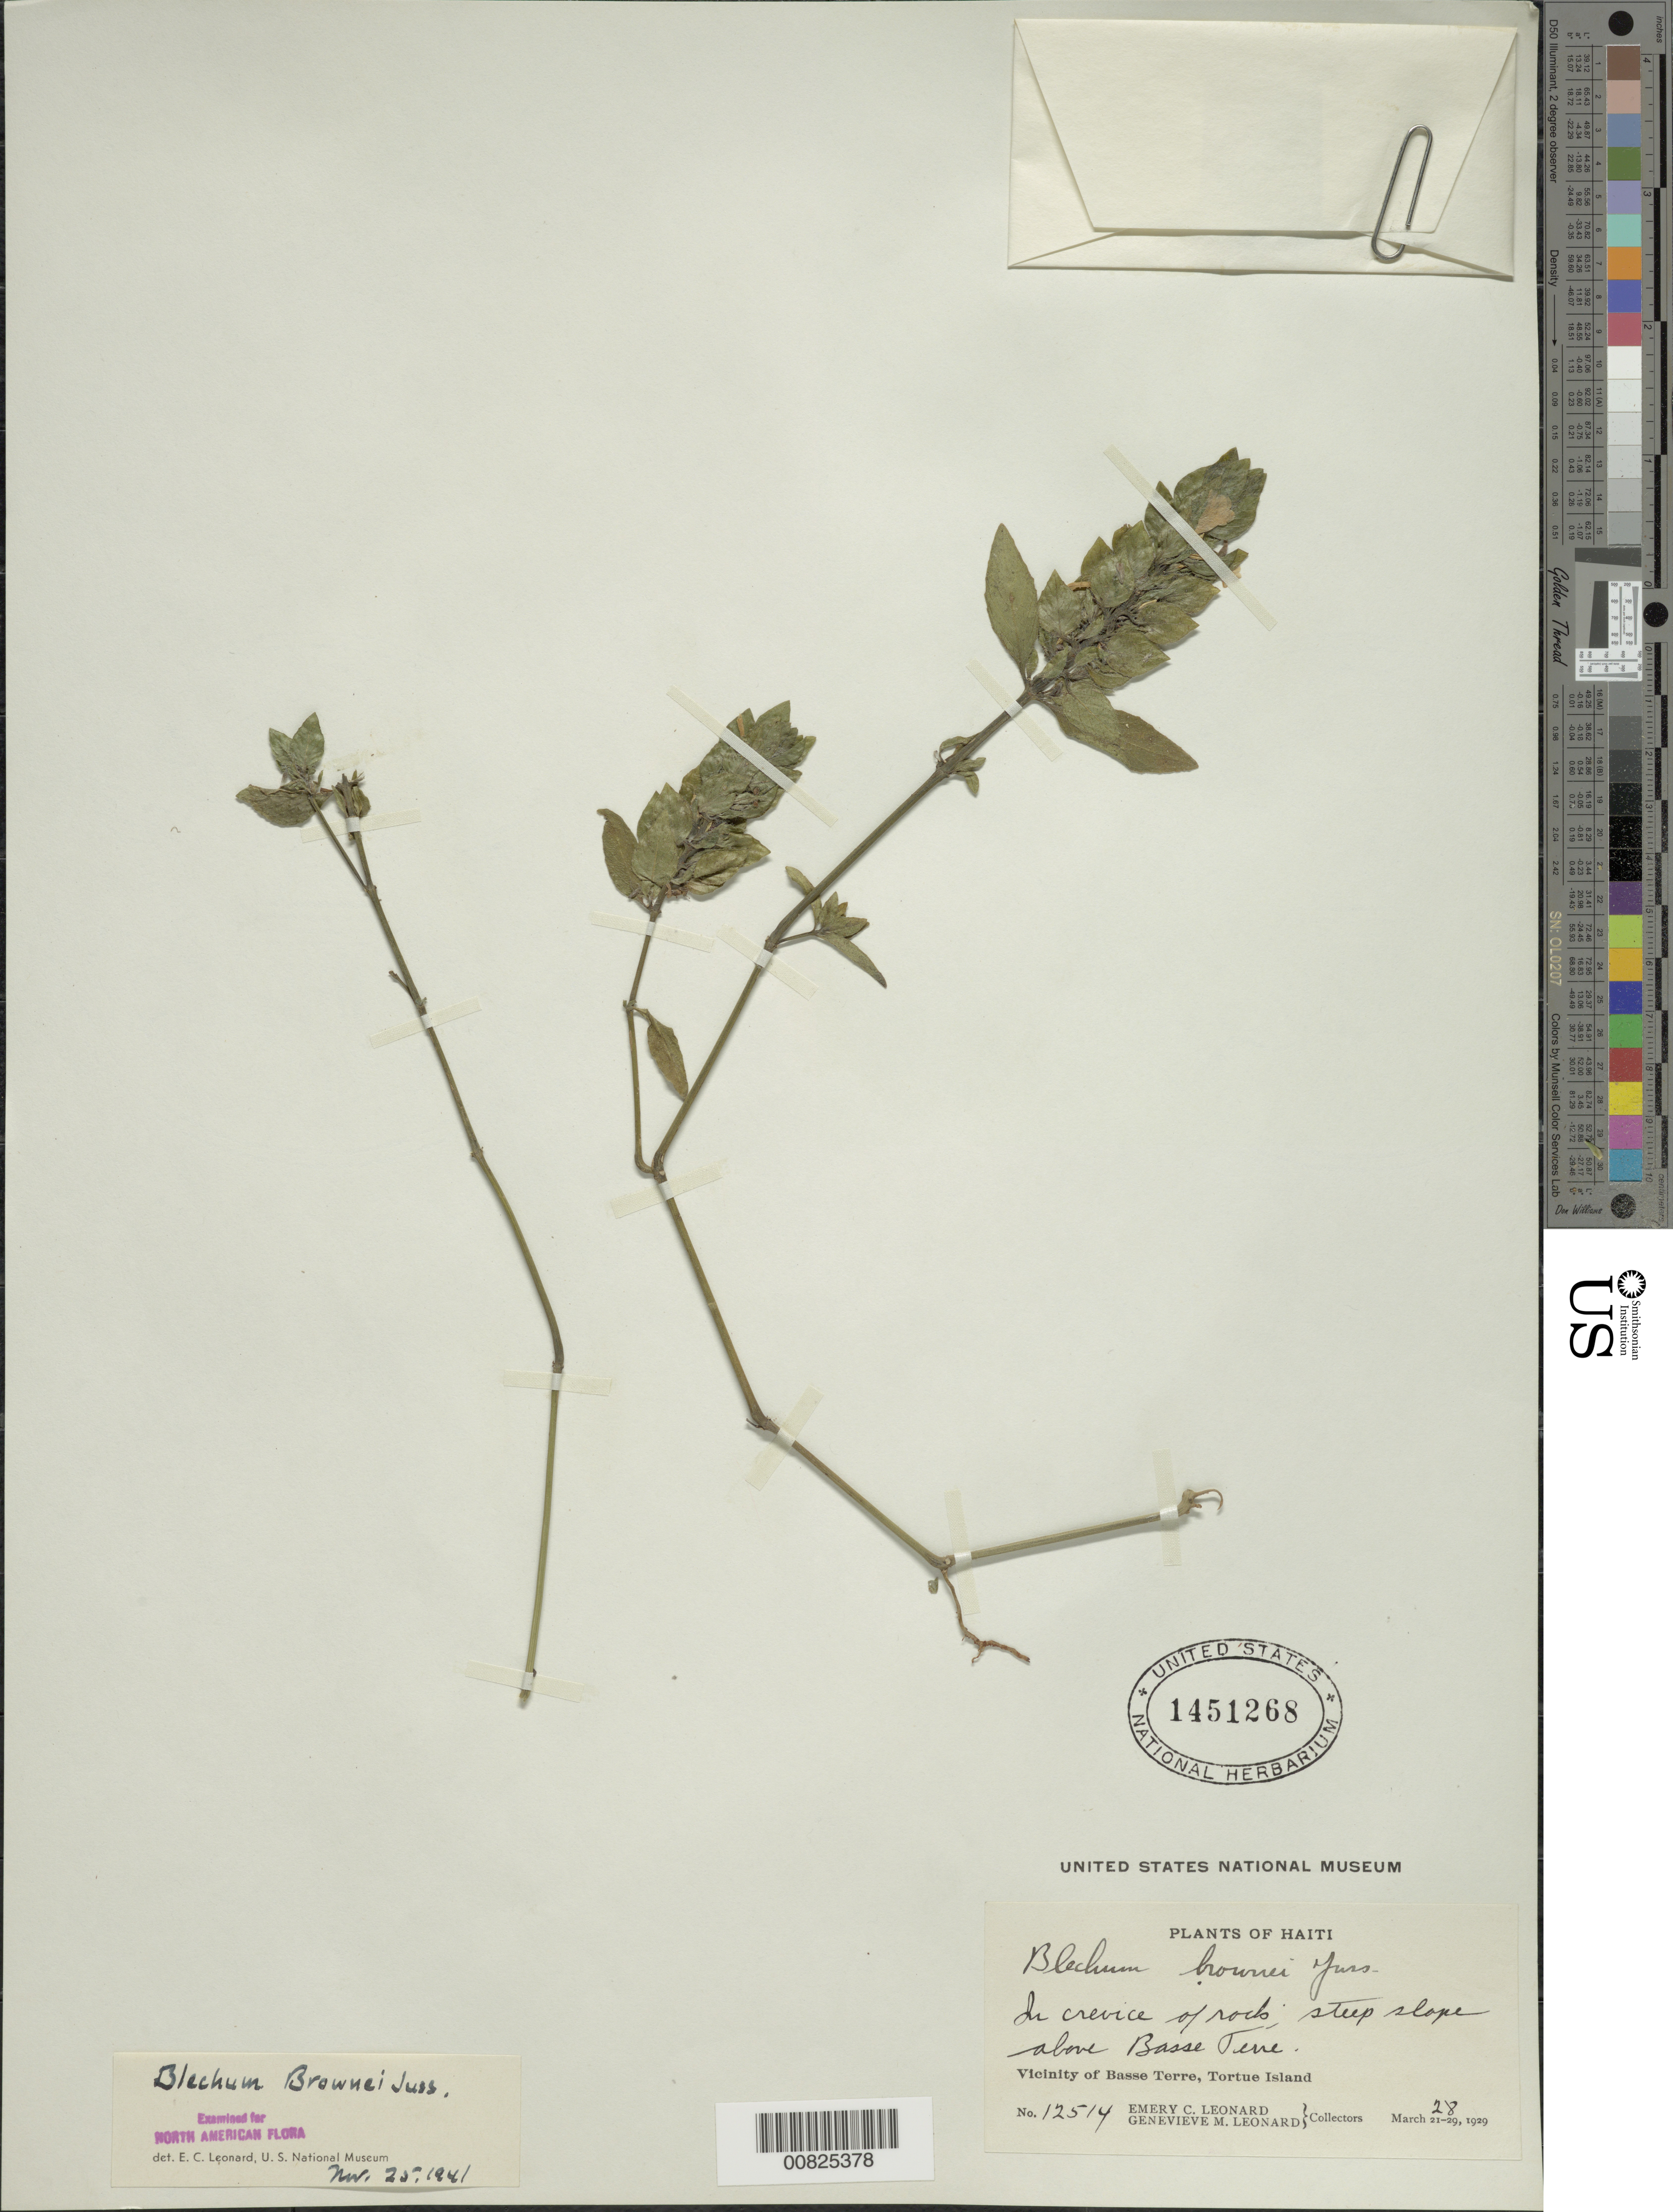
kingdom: Plantae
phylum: Tracheophyta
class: Magnoliopsida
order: Lamiales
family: Acanthaceae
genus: Blechum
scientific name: Blechum pyramidatum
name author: (Lam.) Urb.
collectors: E. C. Leonard & G. M. Leonard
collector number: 12514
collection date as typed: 28 Mar 1929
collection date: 1929-03-28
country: Haiti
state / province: Nord-Ouest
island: Hispaniola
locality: Vicinity of Bassin Terre, steep slope above city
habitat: In rock crevice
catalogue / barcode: US 1451268